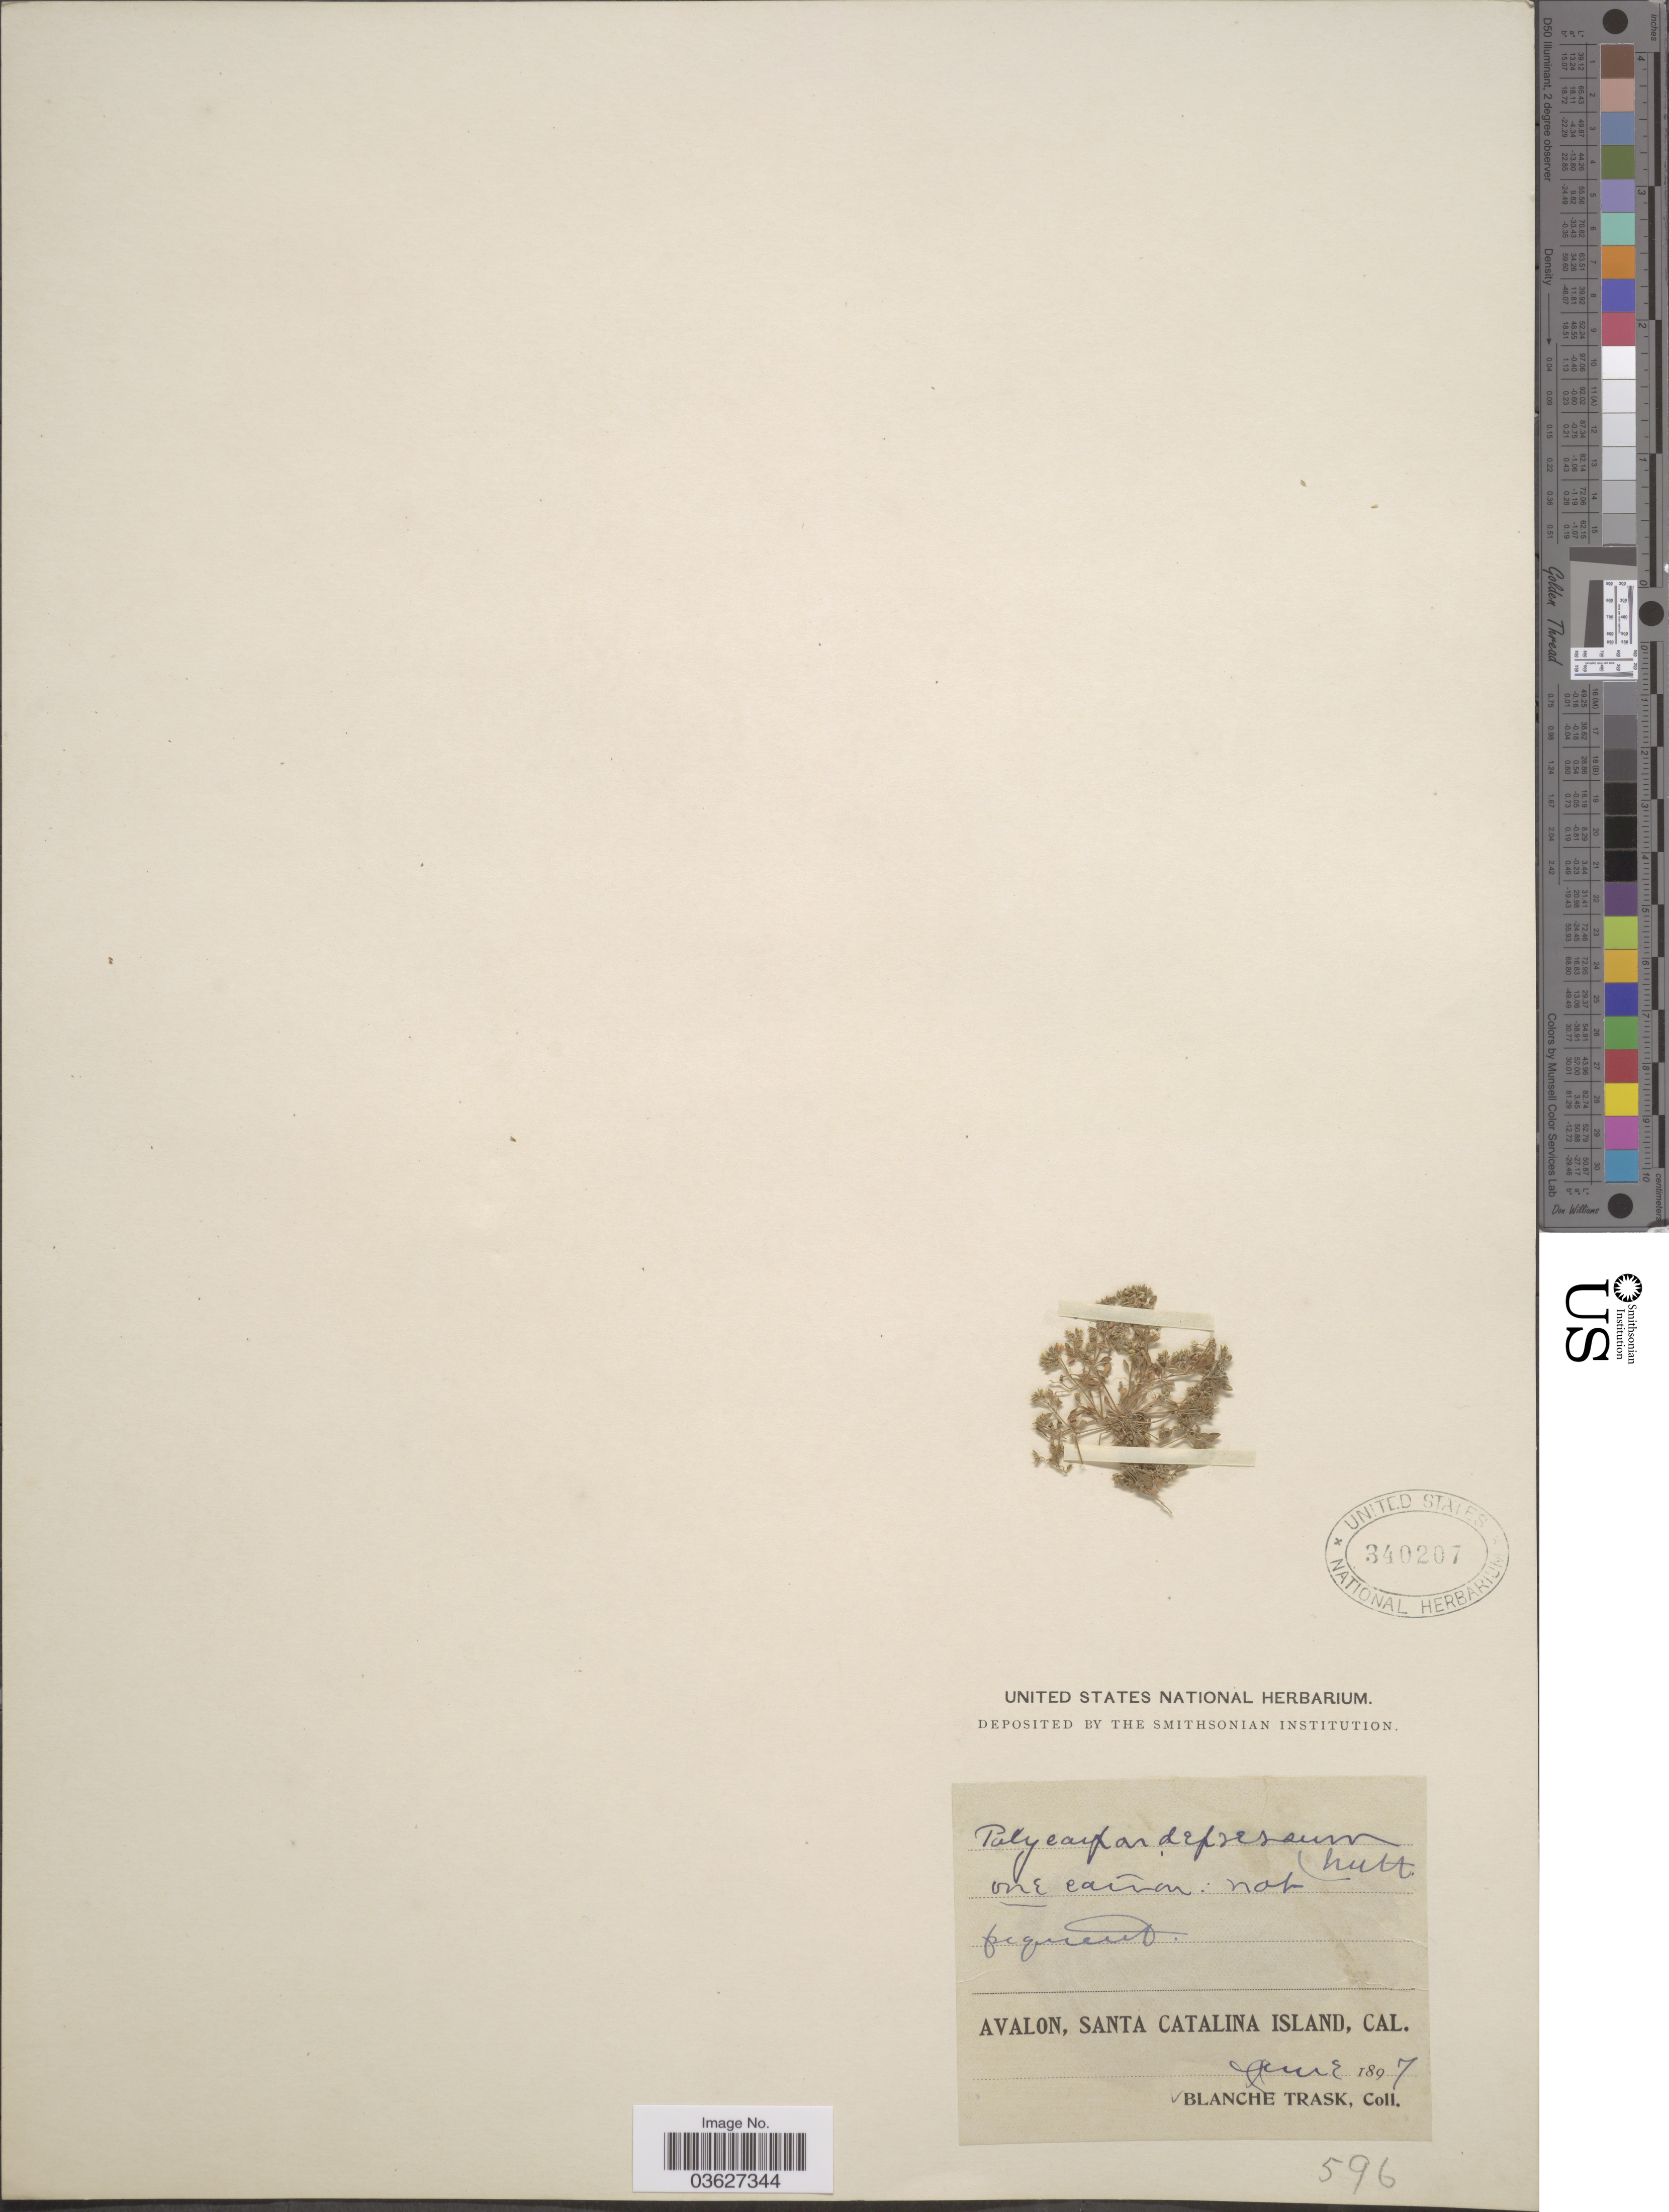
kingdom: Plantae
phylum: Tracheophyta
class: Magnoliopsida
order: Caryophyllales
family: Caryophyllaceae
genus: Polycarpon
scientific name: Polycarpon depressum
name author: Nutt.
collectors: B. Trask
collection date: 1897-06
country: United States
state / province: California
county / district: Los Angeles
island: Santa Catalina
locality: Avalon, Santa Catalina Island.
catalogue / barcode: US 340207